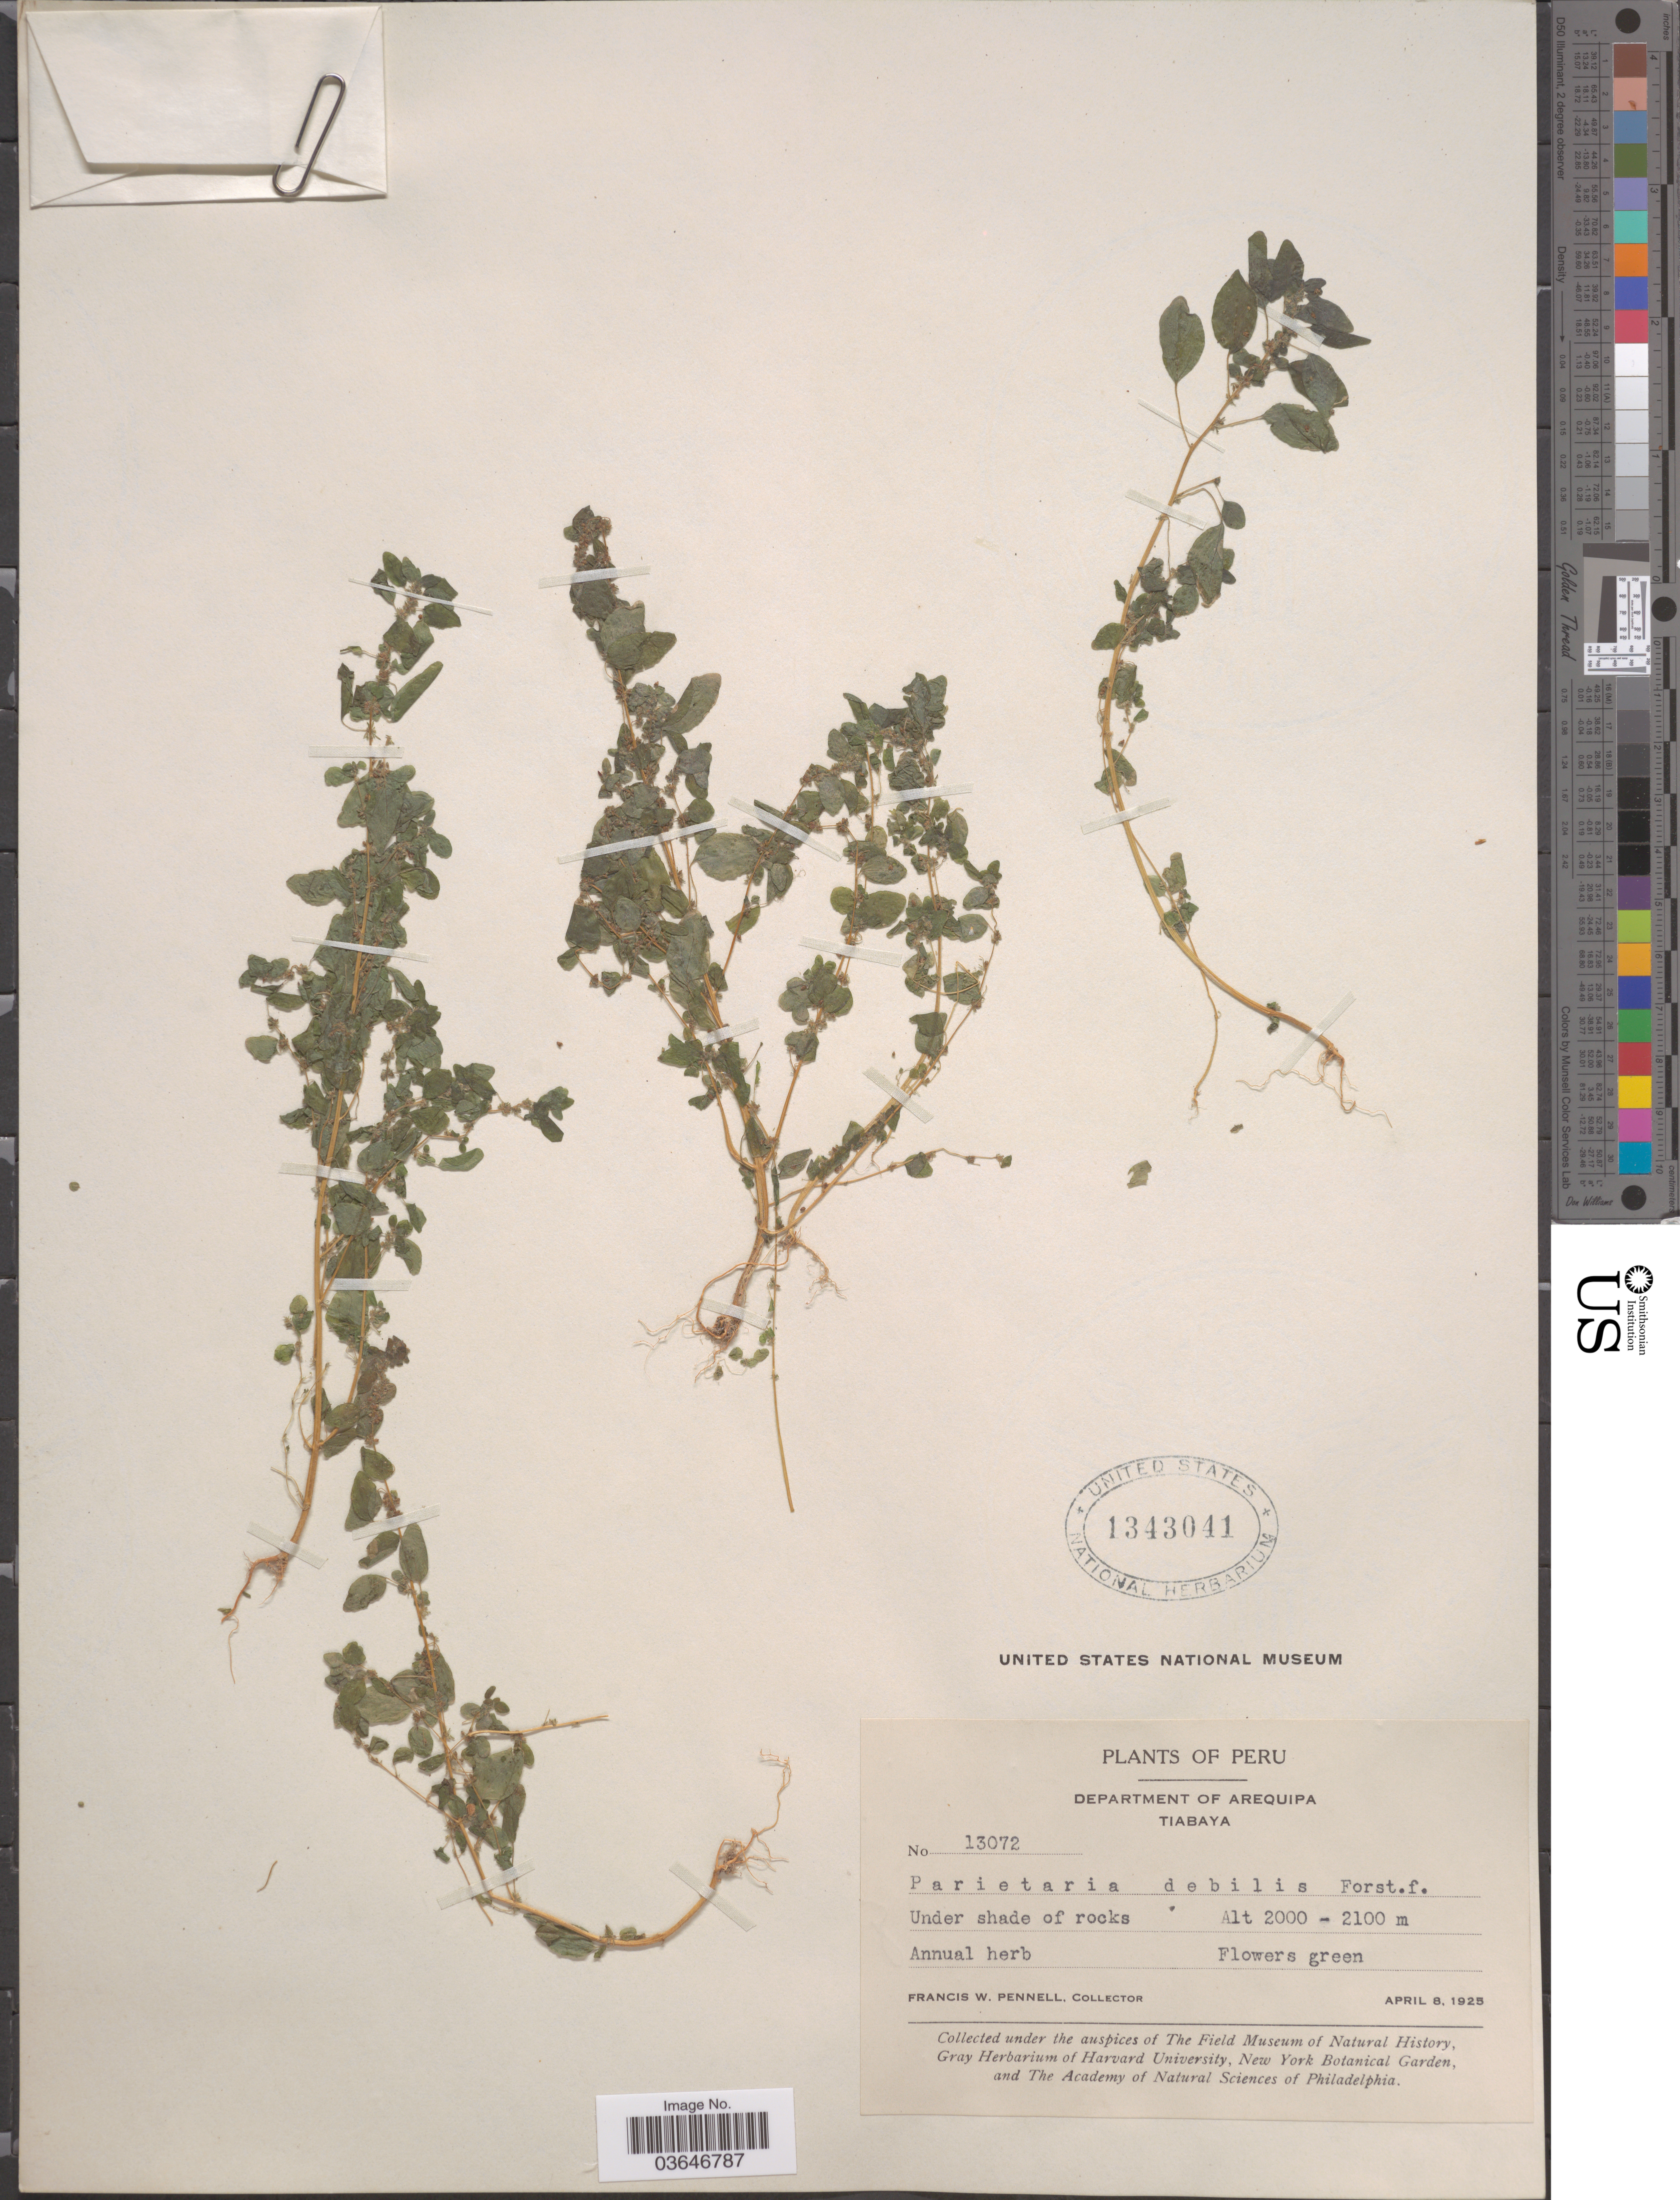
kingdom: Plantae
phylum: Tracheophyta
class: Magnoliopsida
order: Rosales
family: Urticaceae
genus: Parietaria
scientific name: Parietaria debilis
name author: G. Forst.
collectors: F. W. Pennell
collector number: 13072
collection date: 1925-04-08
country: Peru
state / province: Arequipa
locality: Department of Arequipa. Tiabaya.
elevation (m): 2000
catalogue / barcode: US 1343041